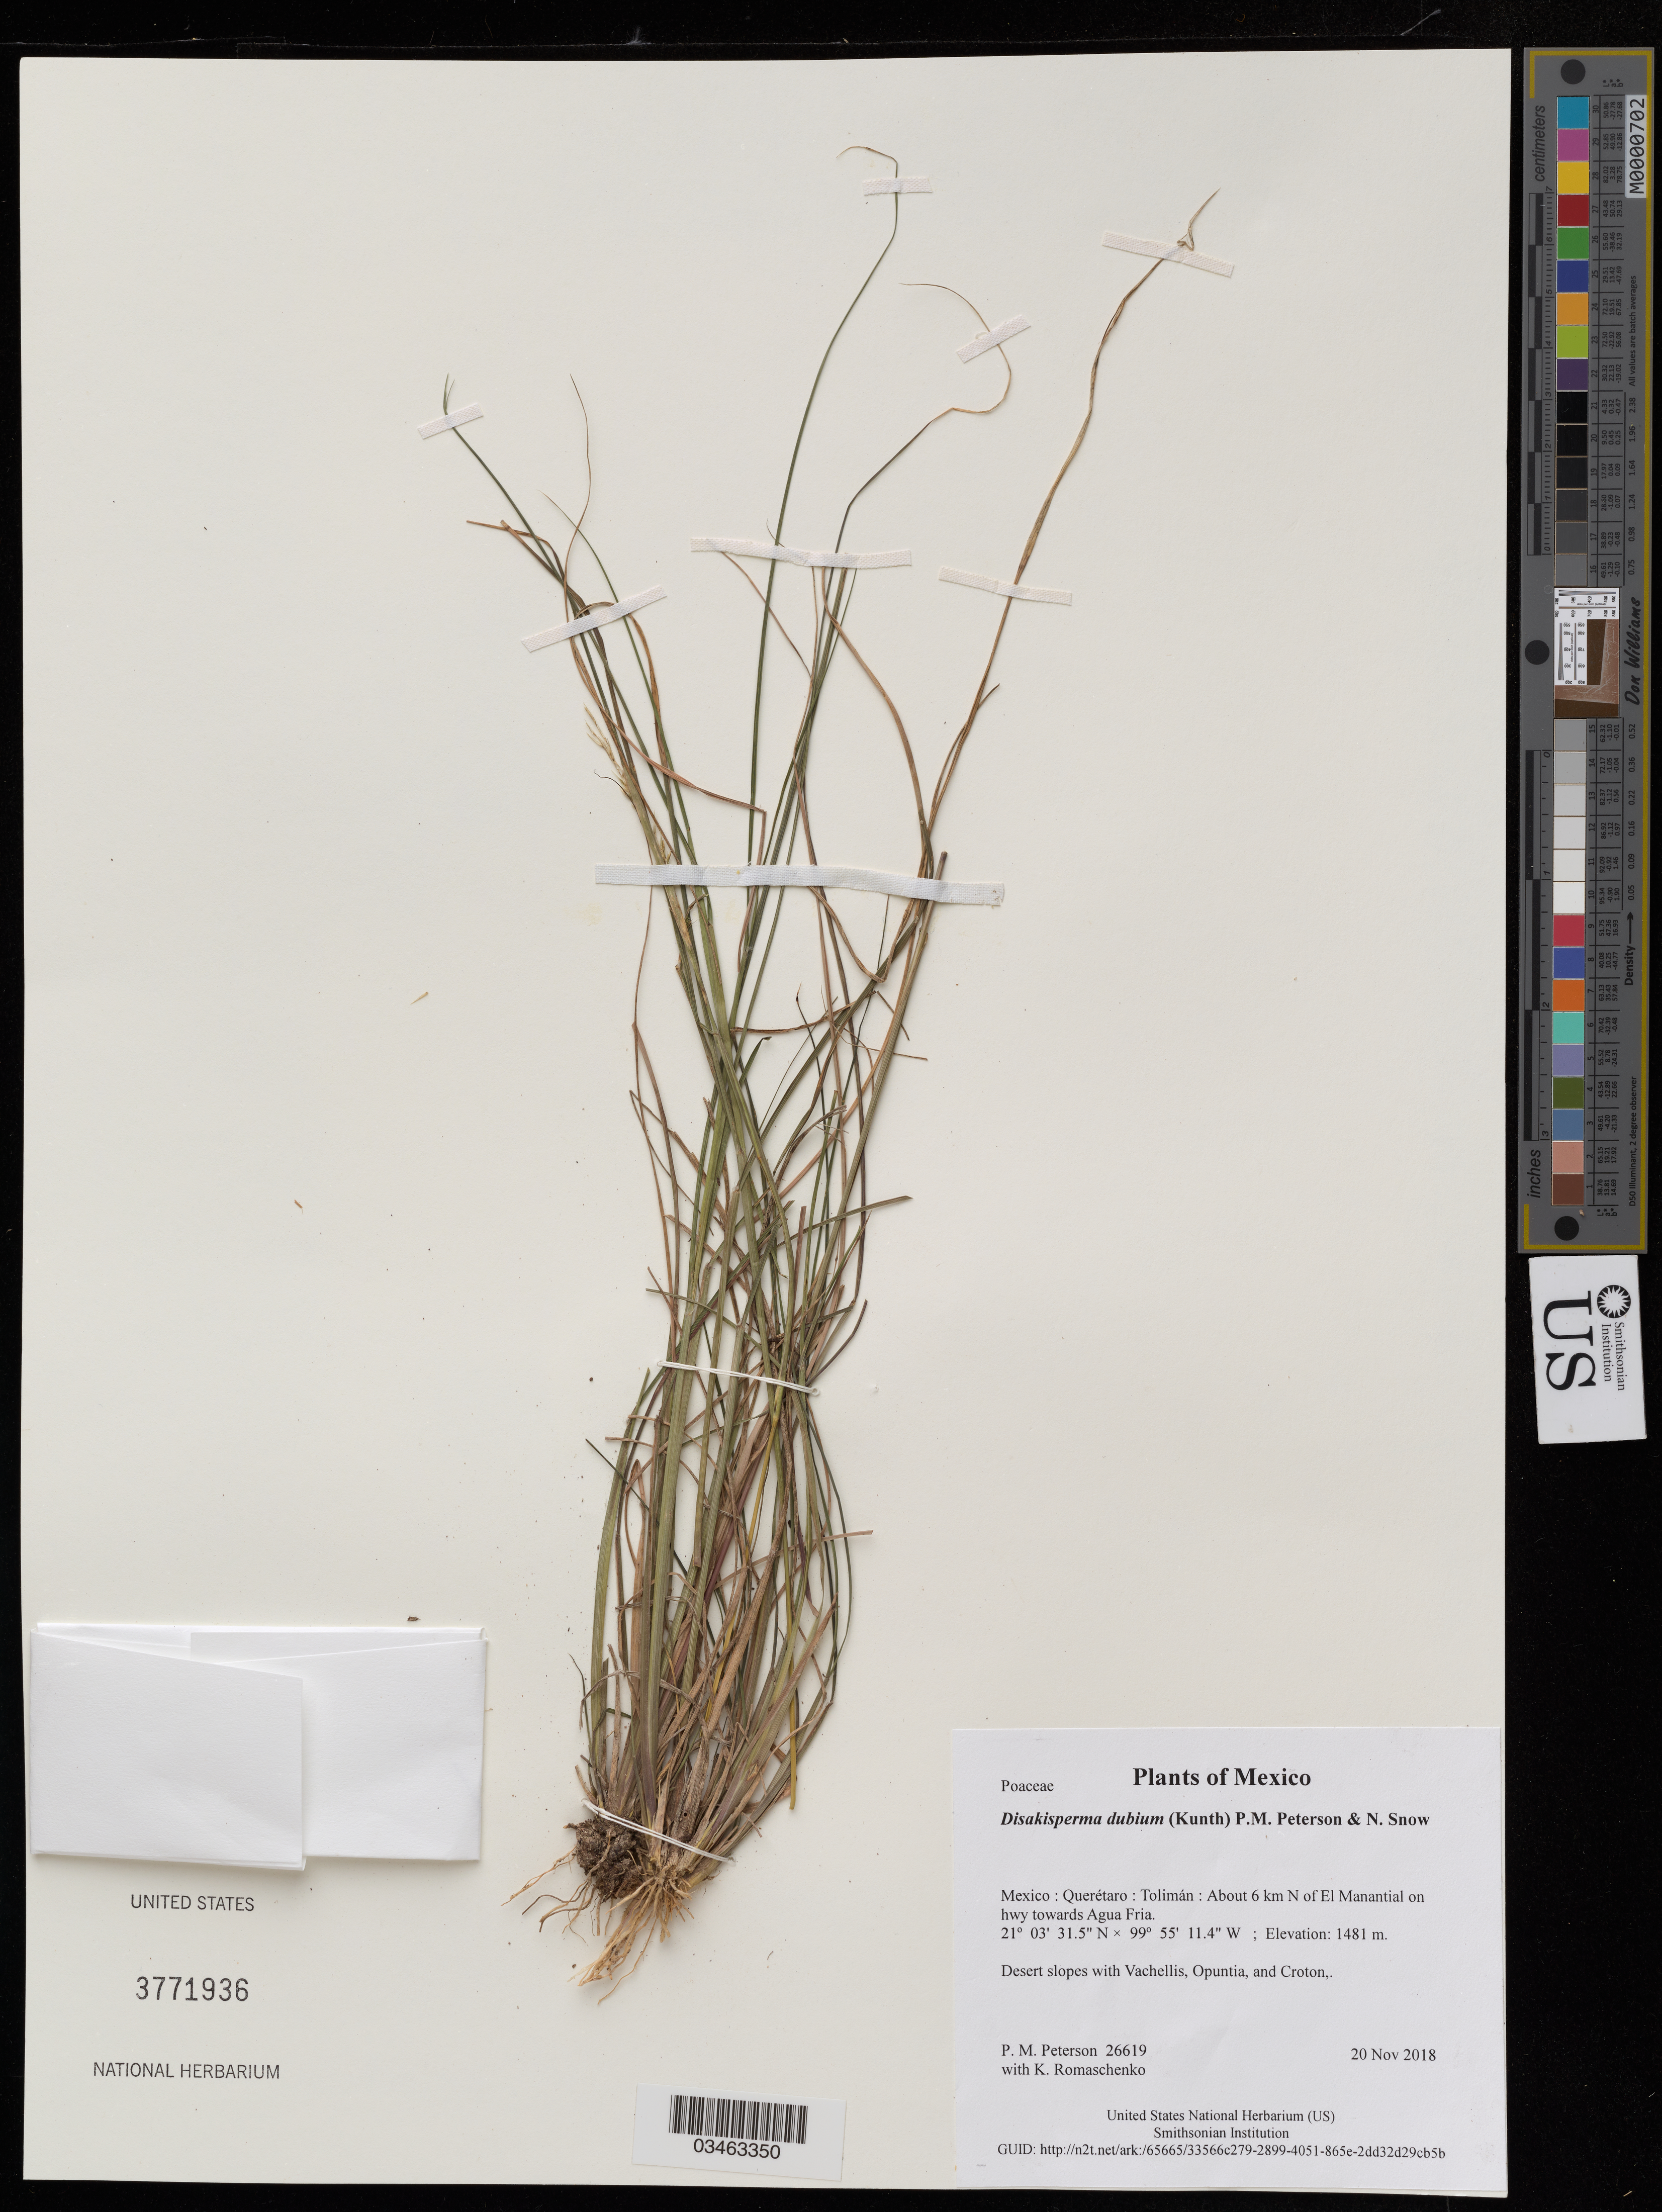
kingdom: Plantae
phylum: Tracheophyta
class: Liliopsida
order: Poales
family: Poaceae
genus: Disakisperma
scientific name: Disakisperma dubium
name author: (Kunth) P.M. Peterson & N. Snow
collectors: P. M. Peterson & K. Romaschenko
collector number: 26619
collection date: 2018-11-20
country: Mexico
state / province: Querétaro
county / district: Tolimán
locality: About 6 km N of El Manantial on hwy towards Agua Fria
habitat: Desert slopes with Vachellis, Opuntia, and Croton,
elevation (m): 1481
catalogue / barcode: US 3771936